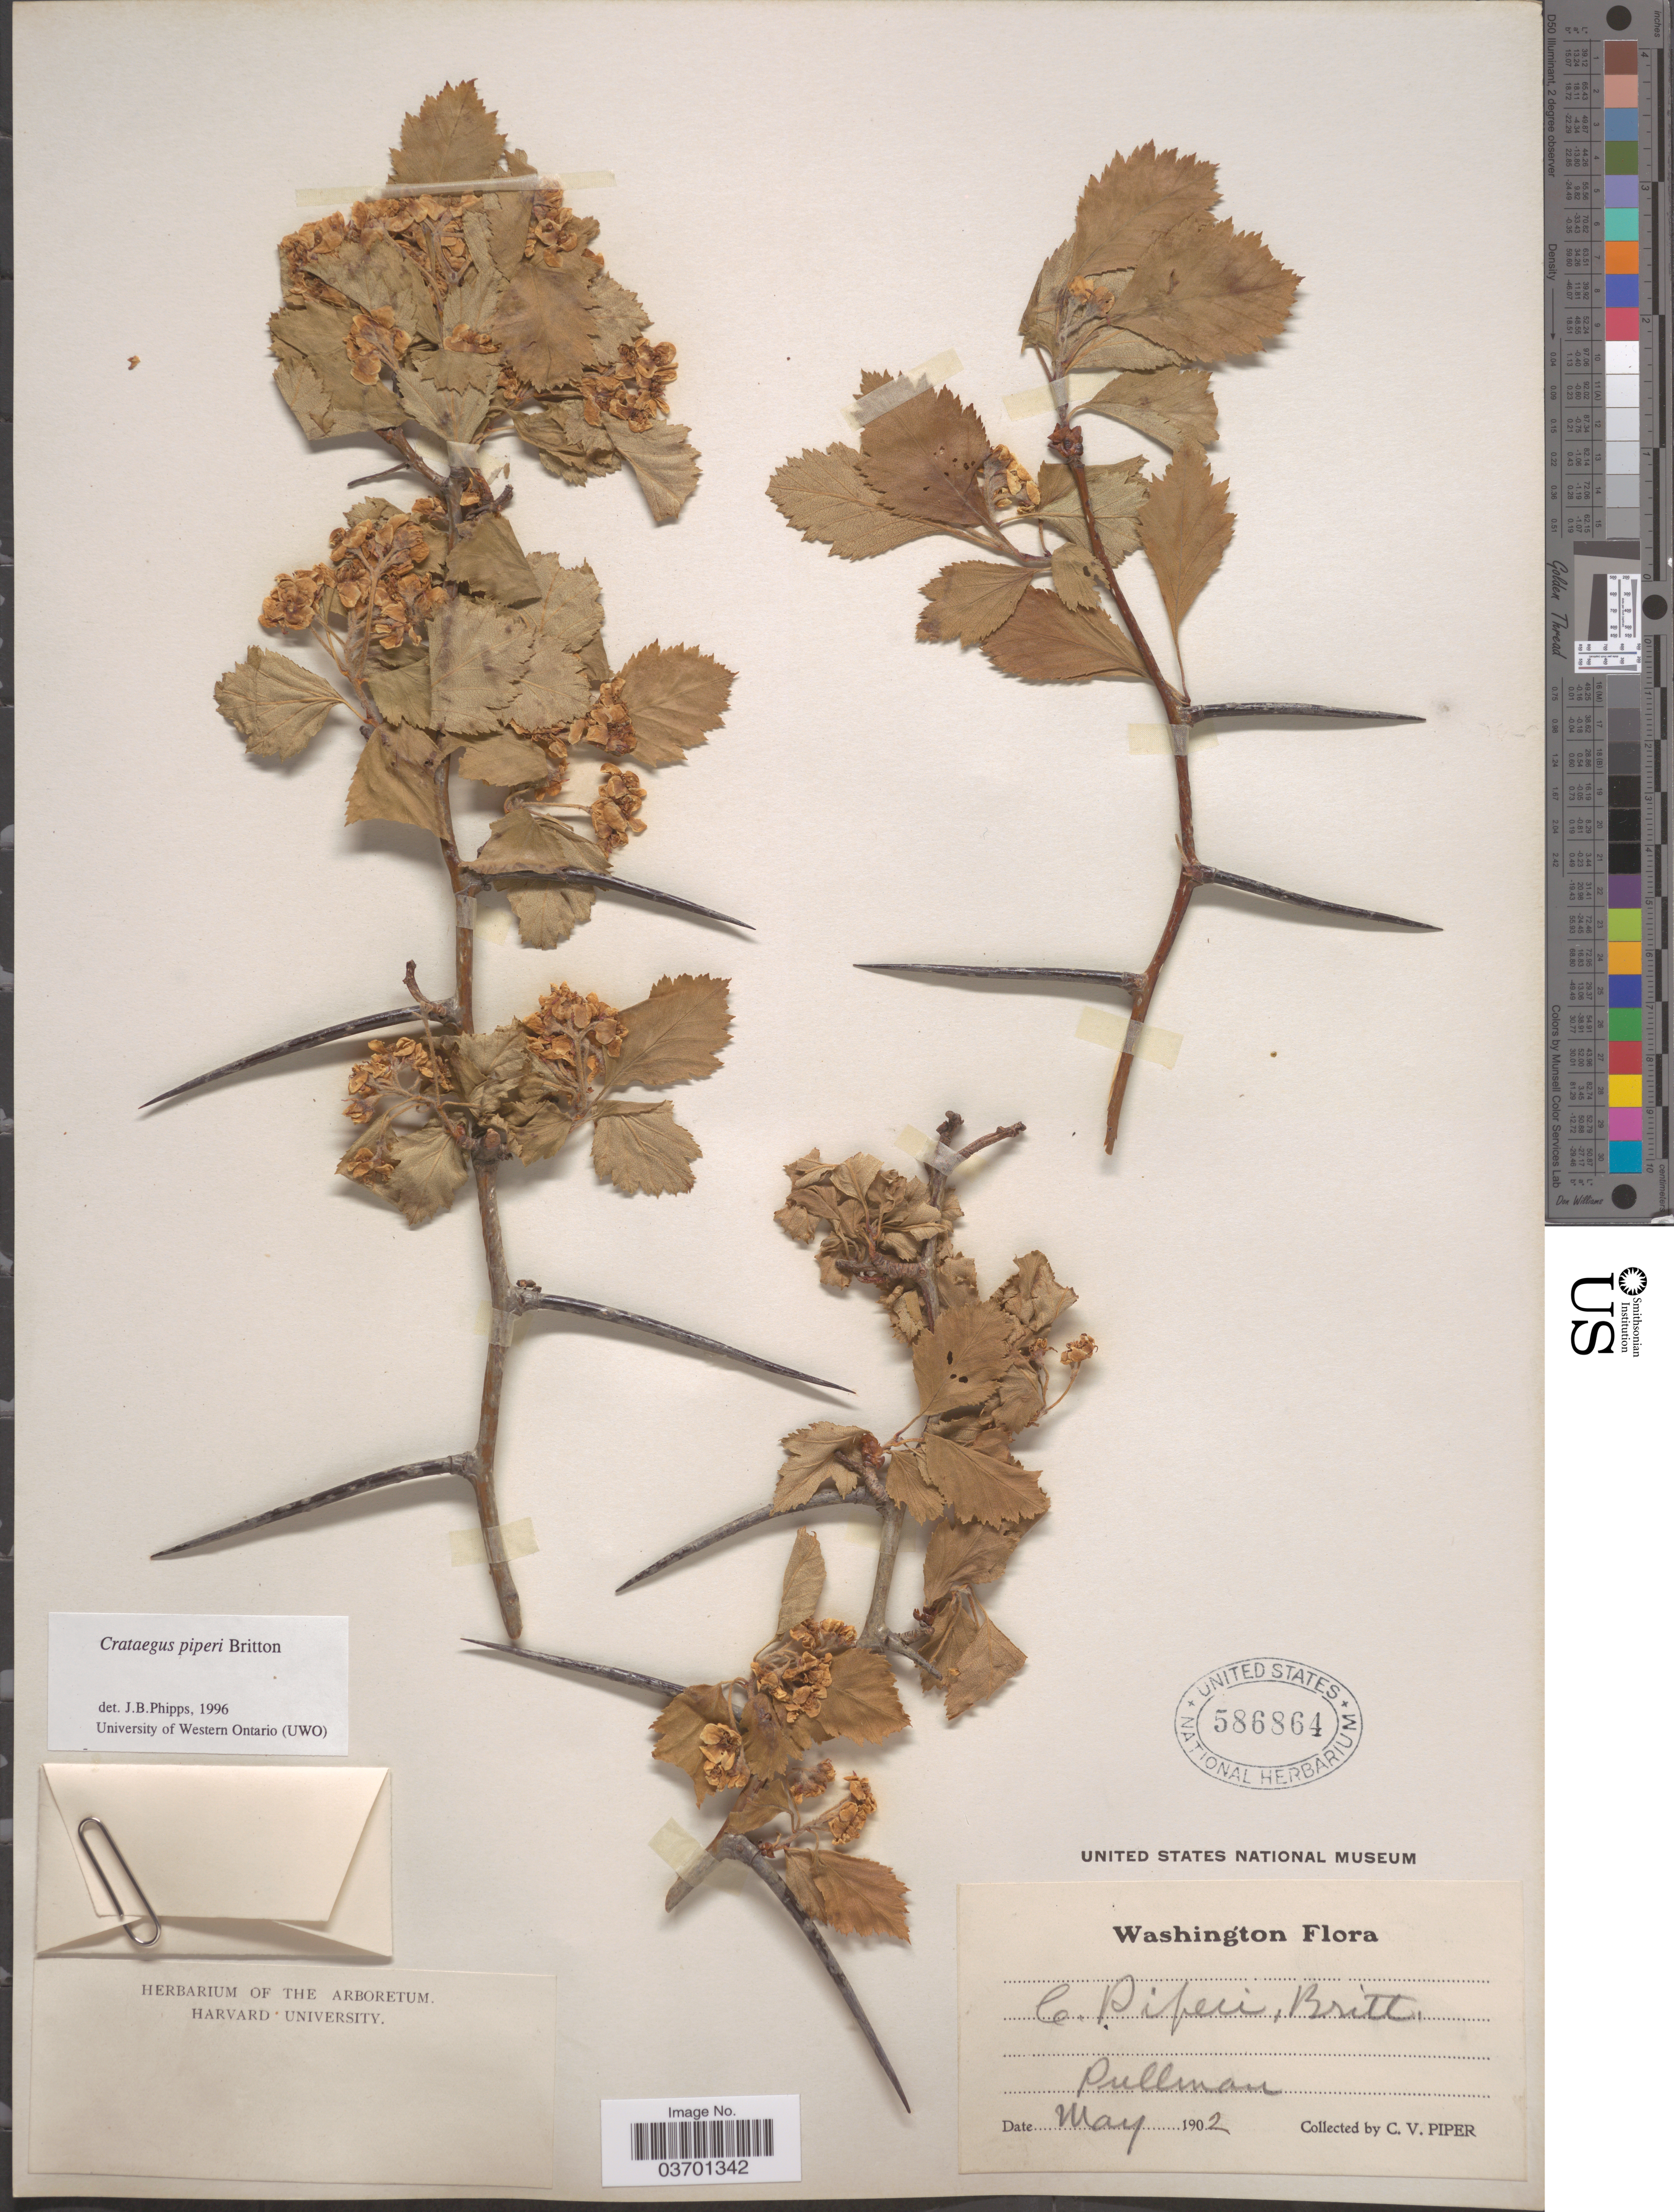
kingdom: Plantae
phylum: Tracheophyta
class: Magnoliopsida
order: Rosales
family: Rosaceae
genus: Crataegus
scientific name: Crataegus piperi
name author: Britton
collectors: C. V. Piper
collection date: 1902-05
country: United States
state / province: Washington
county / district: Whitman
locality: Pullman.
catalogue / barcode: US 586864